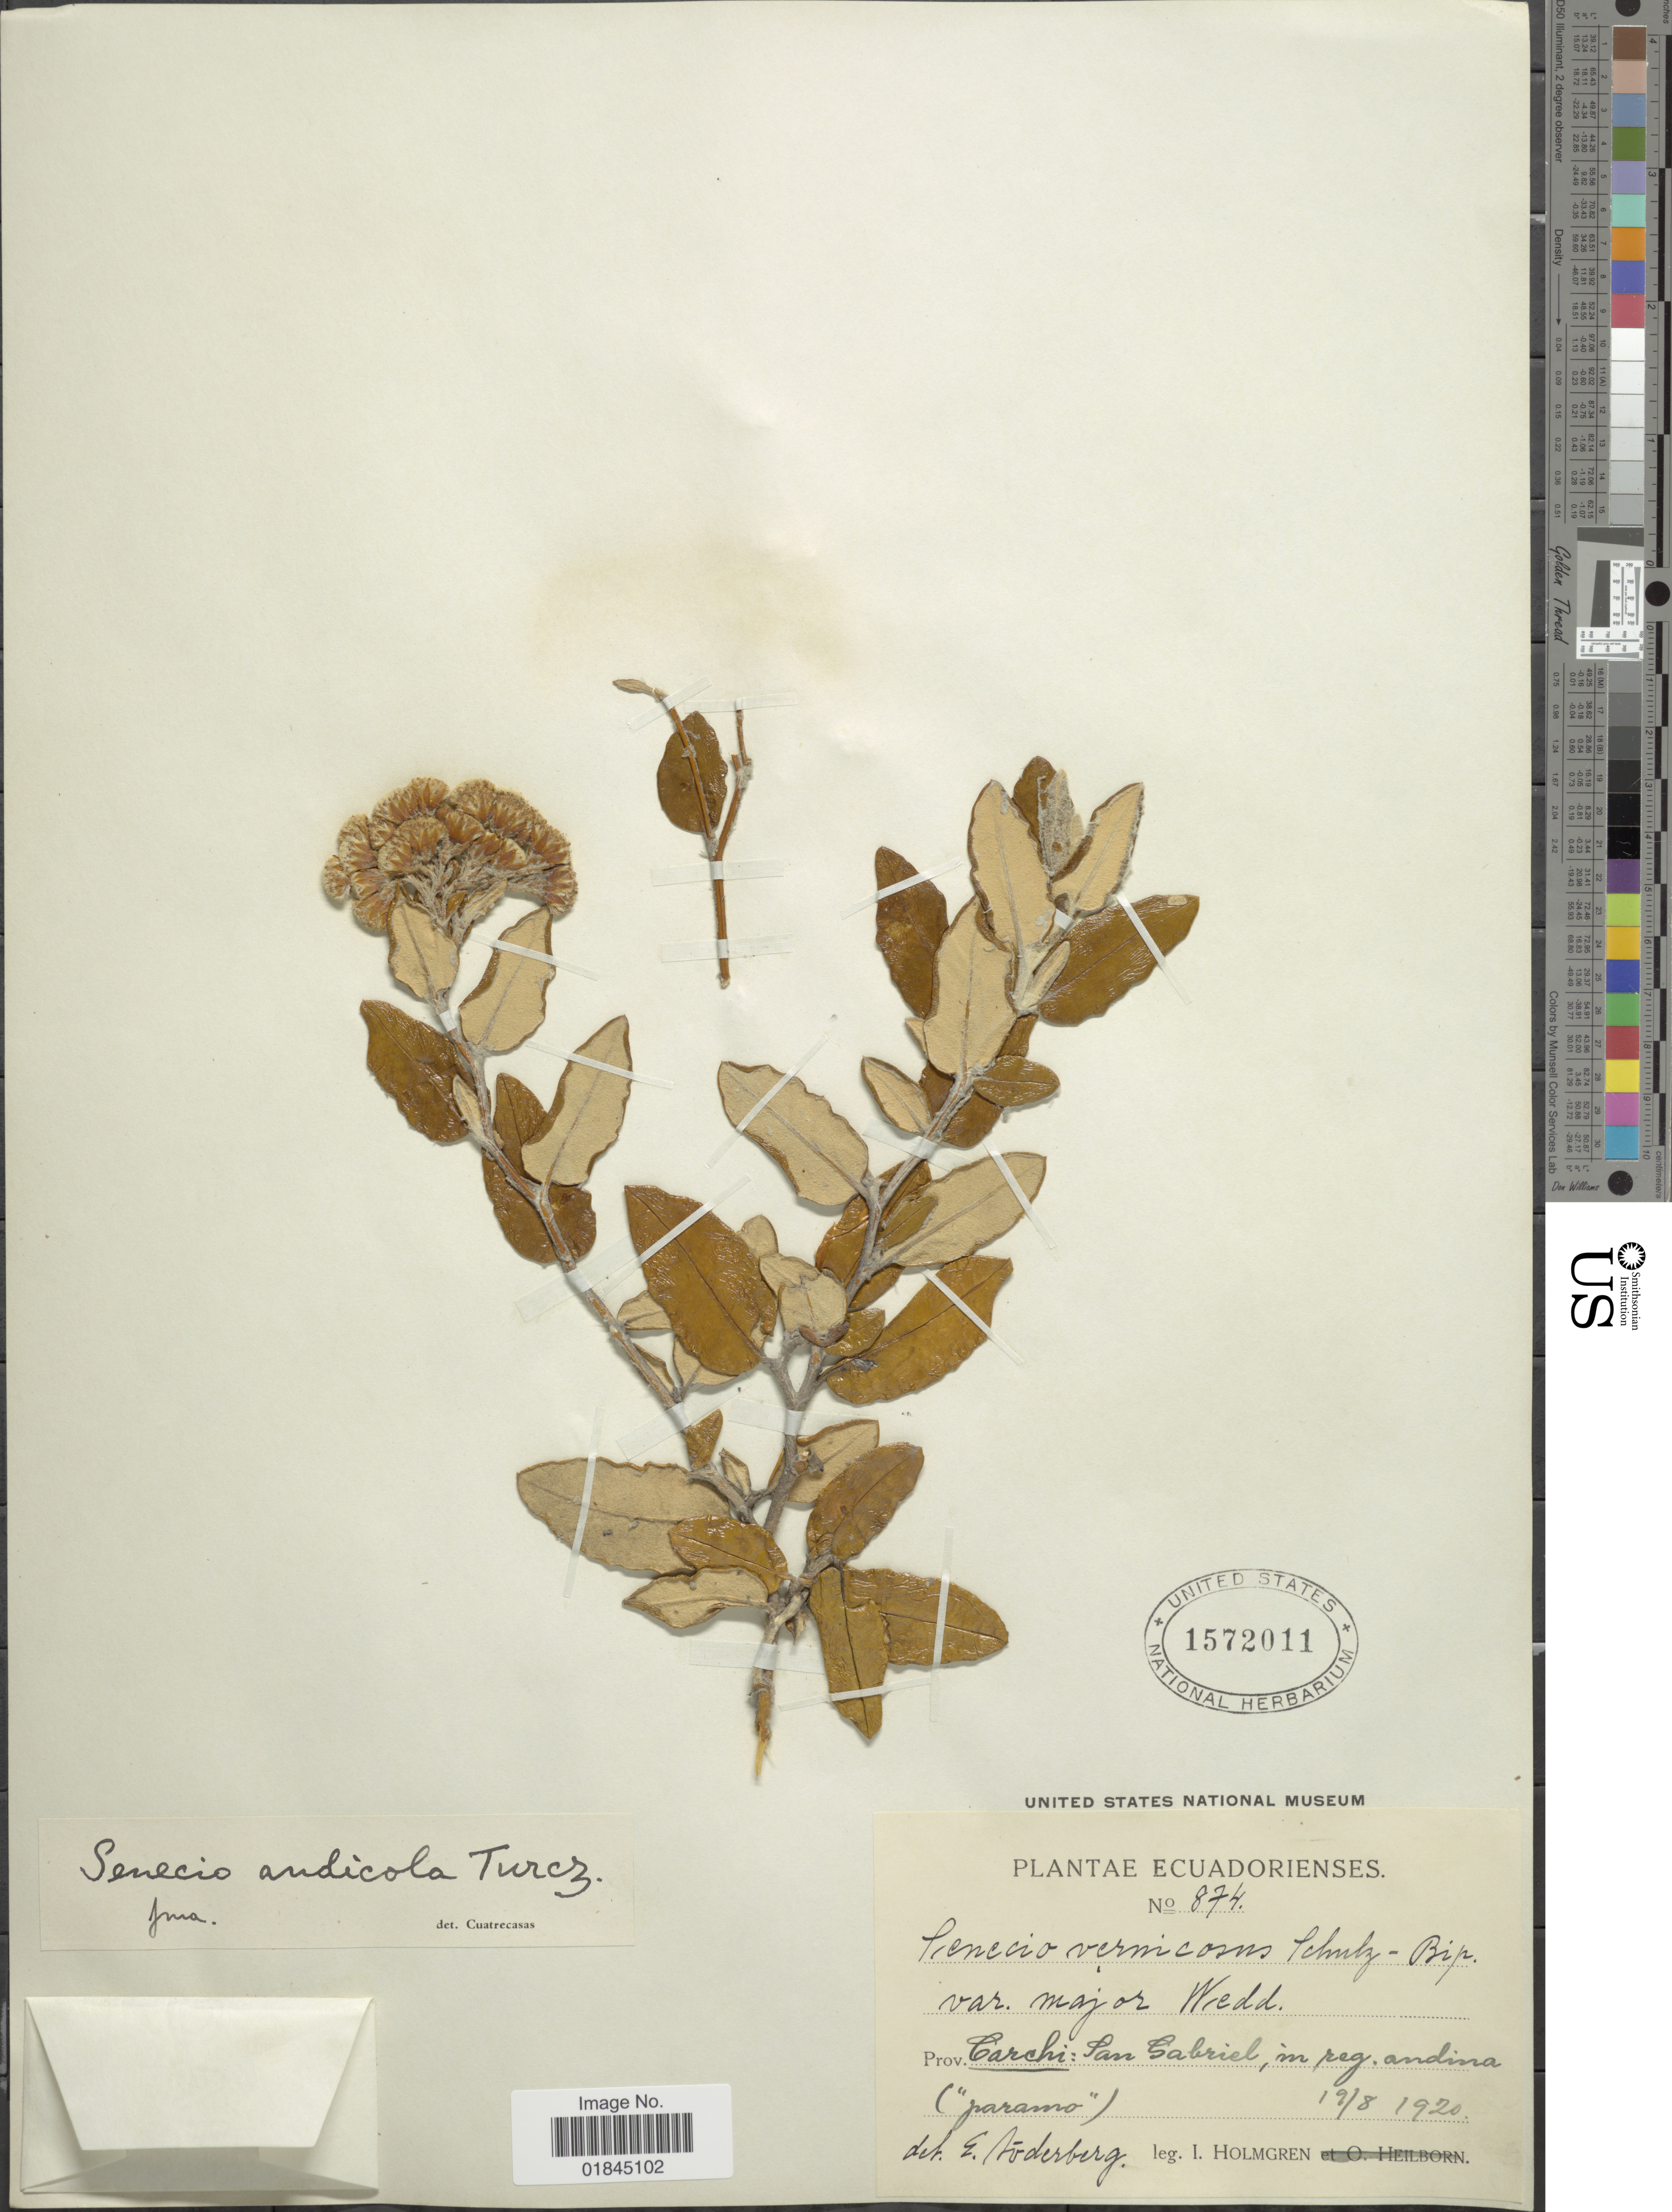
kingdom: Plantae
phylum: Tracheophyta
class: Magnoliopsida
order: Asterales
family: Asteraceae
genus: Pentacalia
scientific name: Pentacalia andicola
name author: (Turcz.) Cuatrec.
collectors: I. Holmgren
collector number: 874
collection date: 1920-08-19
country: Ecuador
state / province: Carchi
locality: San Gabriel, in reg. Andina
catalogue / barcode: US 1572011